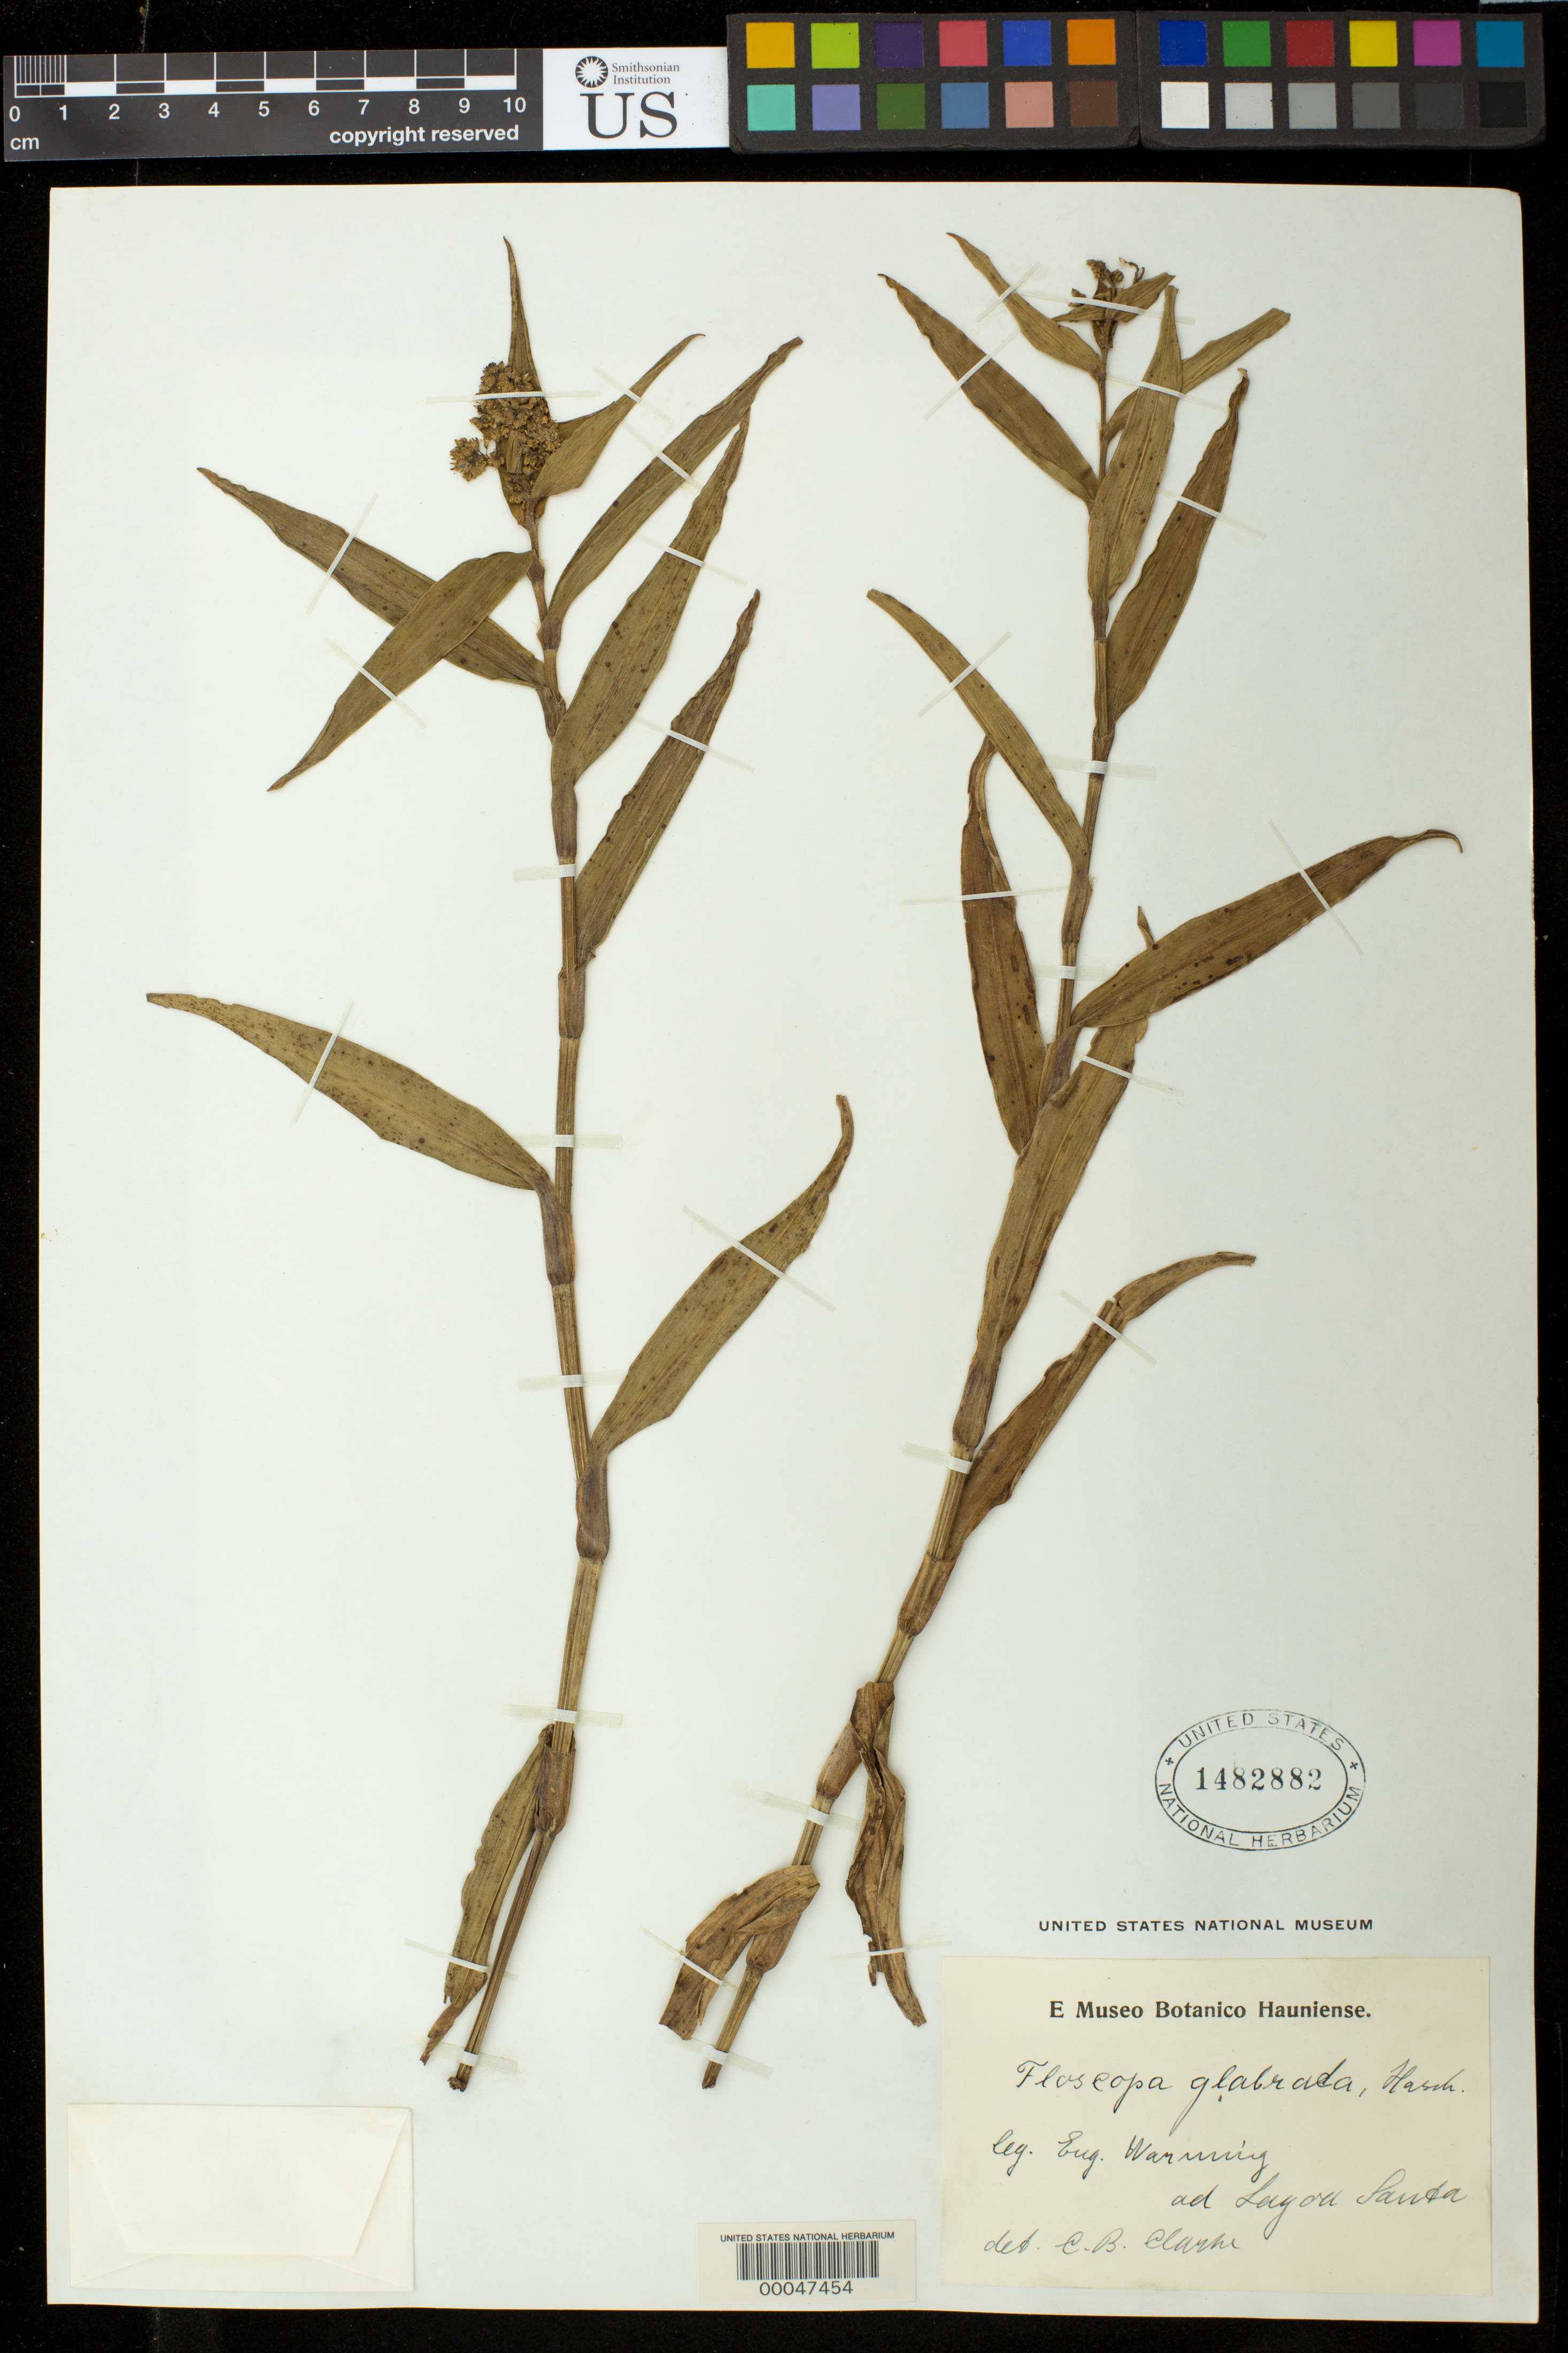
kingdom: Plantae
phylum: Tracheophyta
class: Liliopsida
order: Commelinales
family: Commelinaceae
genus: Floscopa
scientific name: Floscopa glabrata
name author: (Kunth) Hassk.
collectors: E. Warming & L. Santa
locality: "south america"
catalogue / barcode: US 1482882